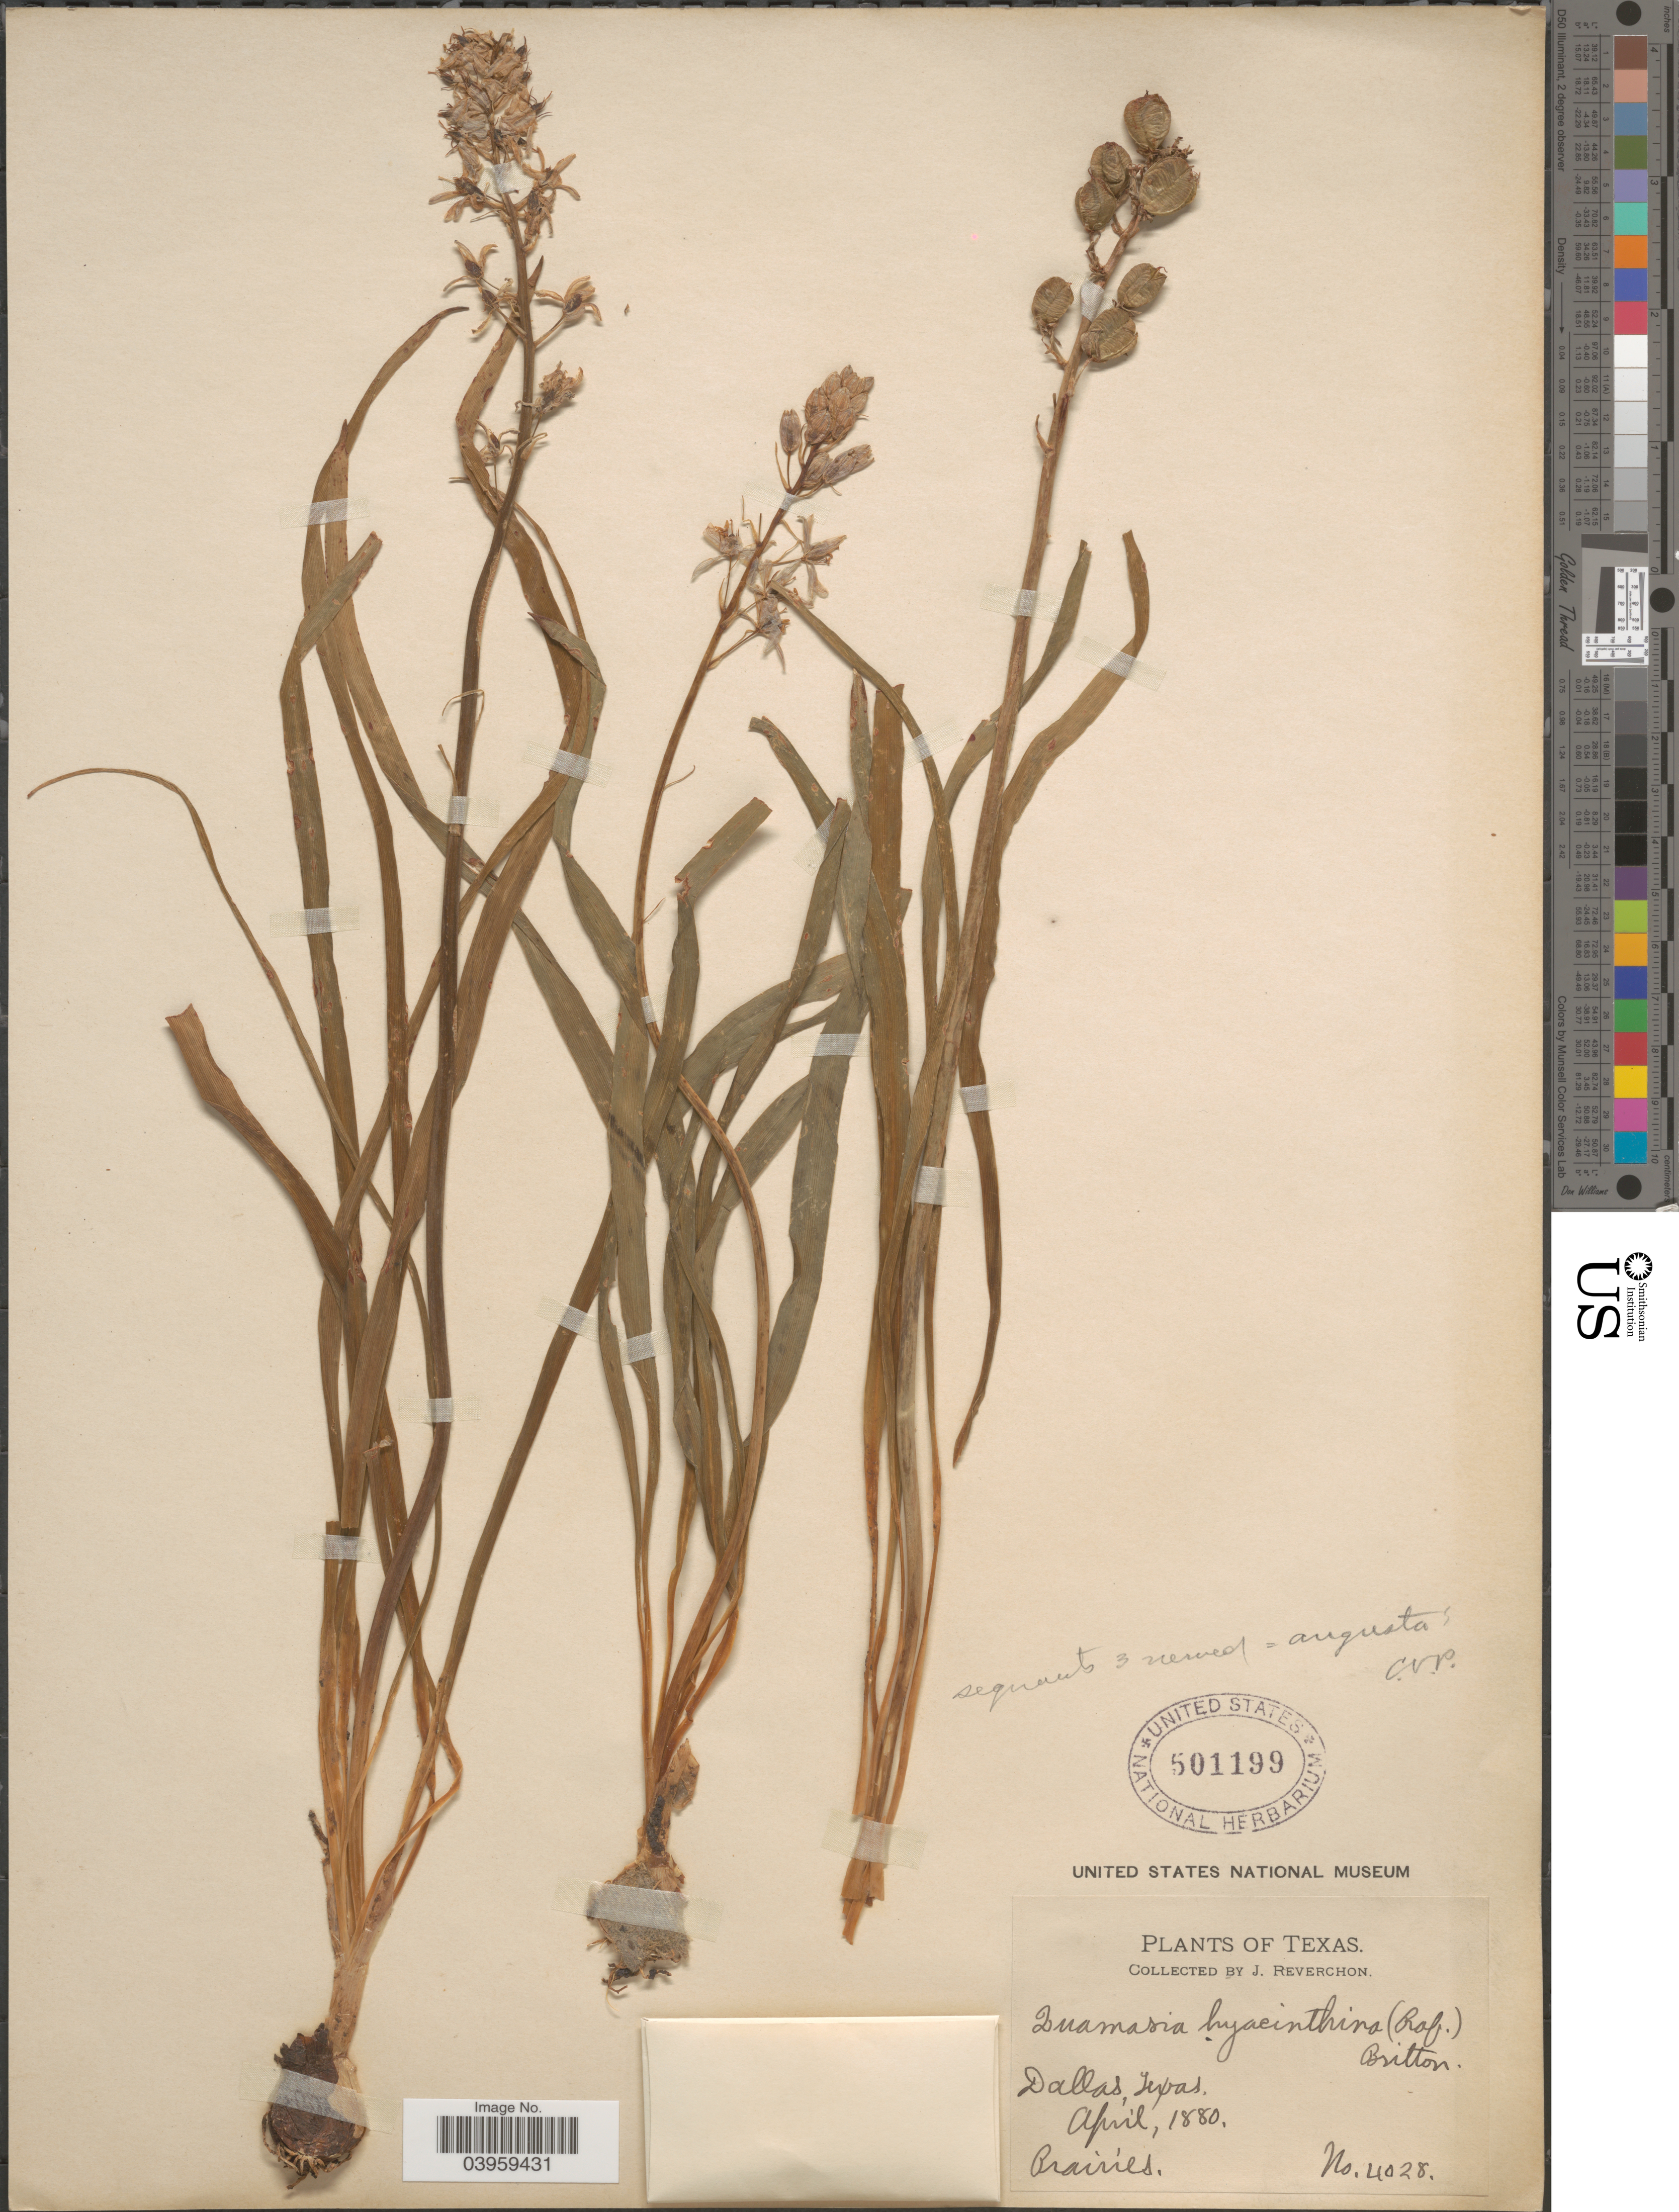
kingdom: Plantae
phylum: Tracheophyta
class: Liliopsida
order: Asparagales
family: Asparagaceae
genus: Camassia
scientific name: Camassia angusta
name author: (Engelm.) Blank.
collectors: J. Reverchon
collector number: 4028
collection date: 1880-04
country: United States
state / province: Texas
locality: Dallas.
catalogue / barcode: US 501199